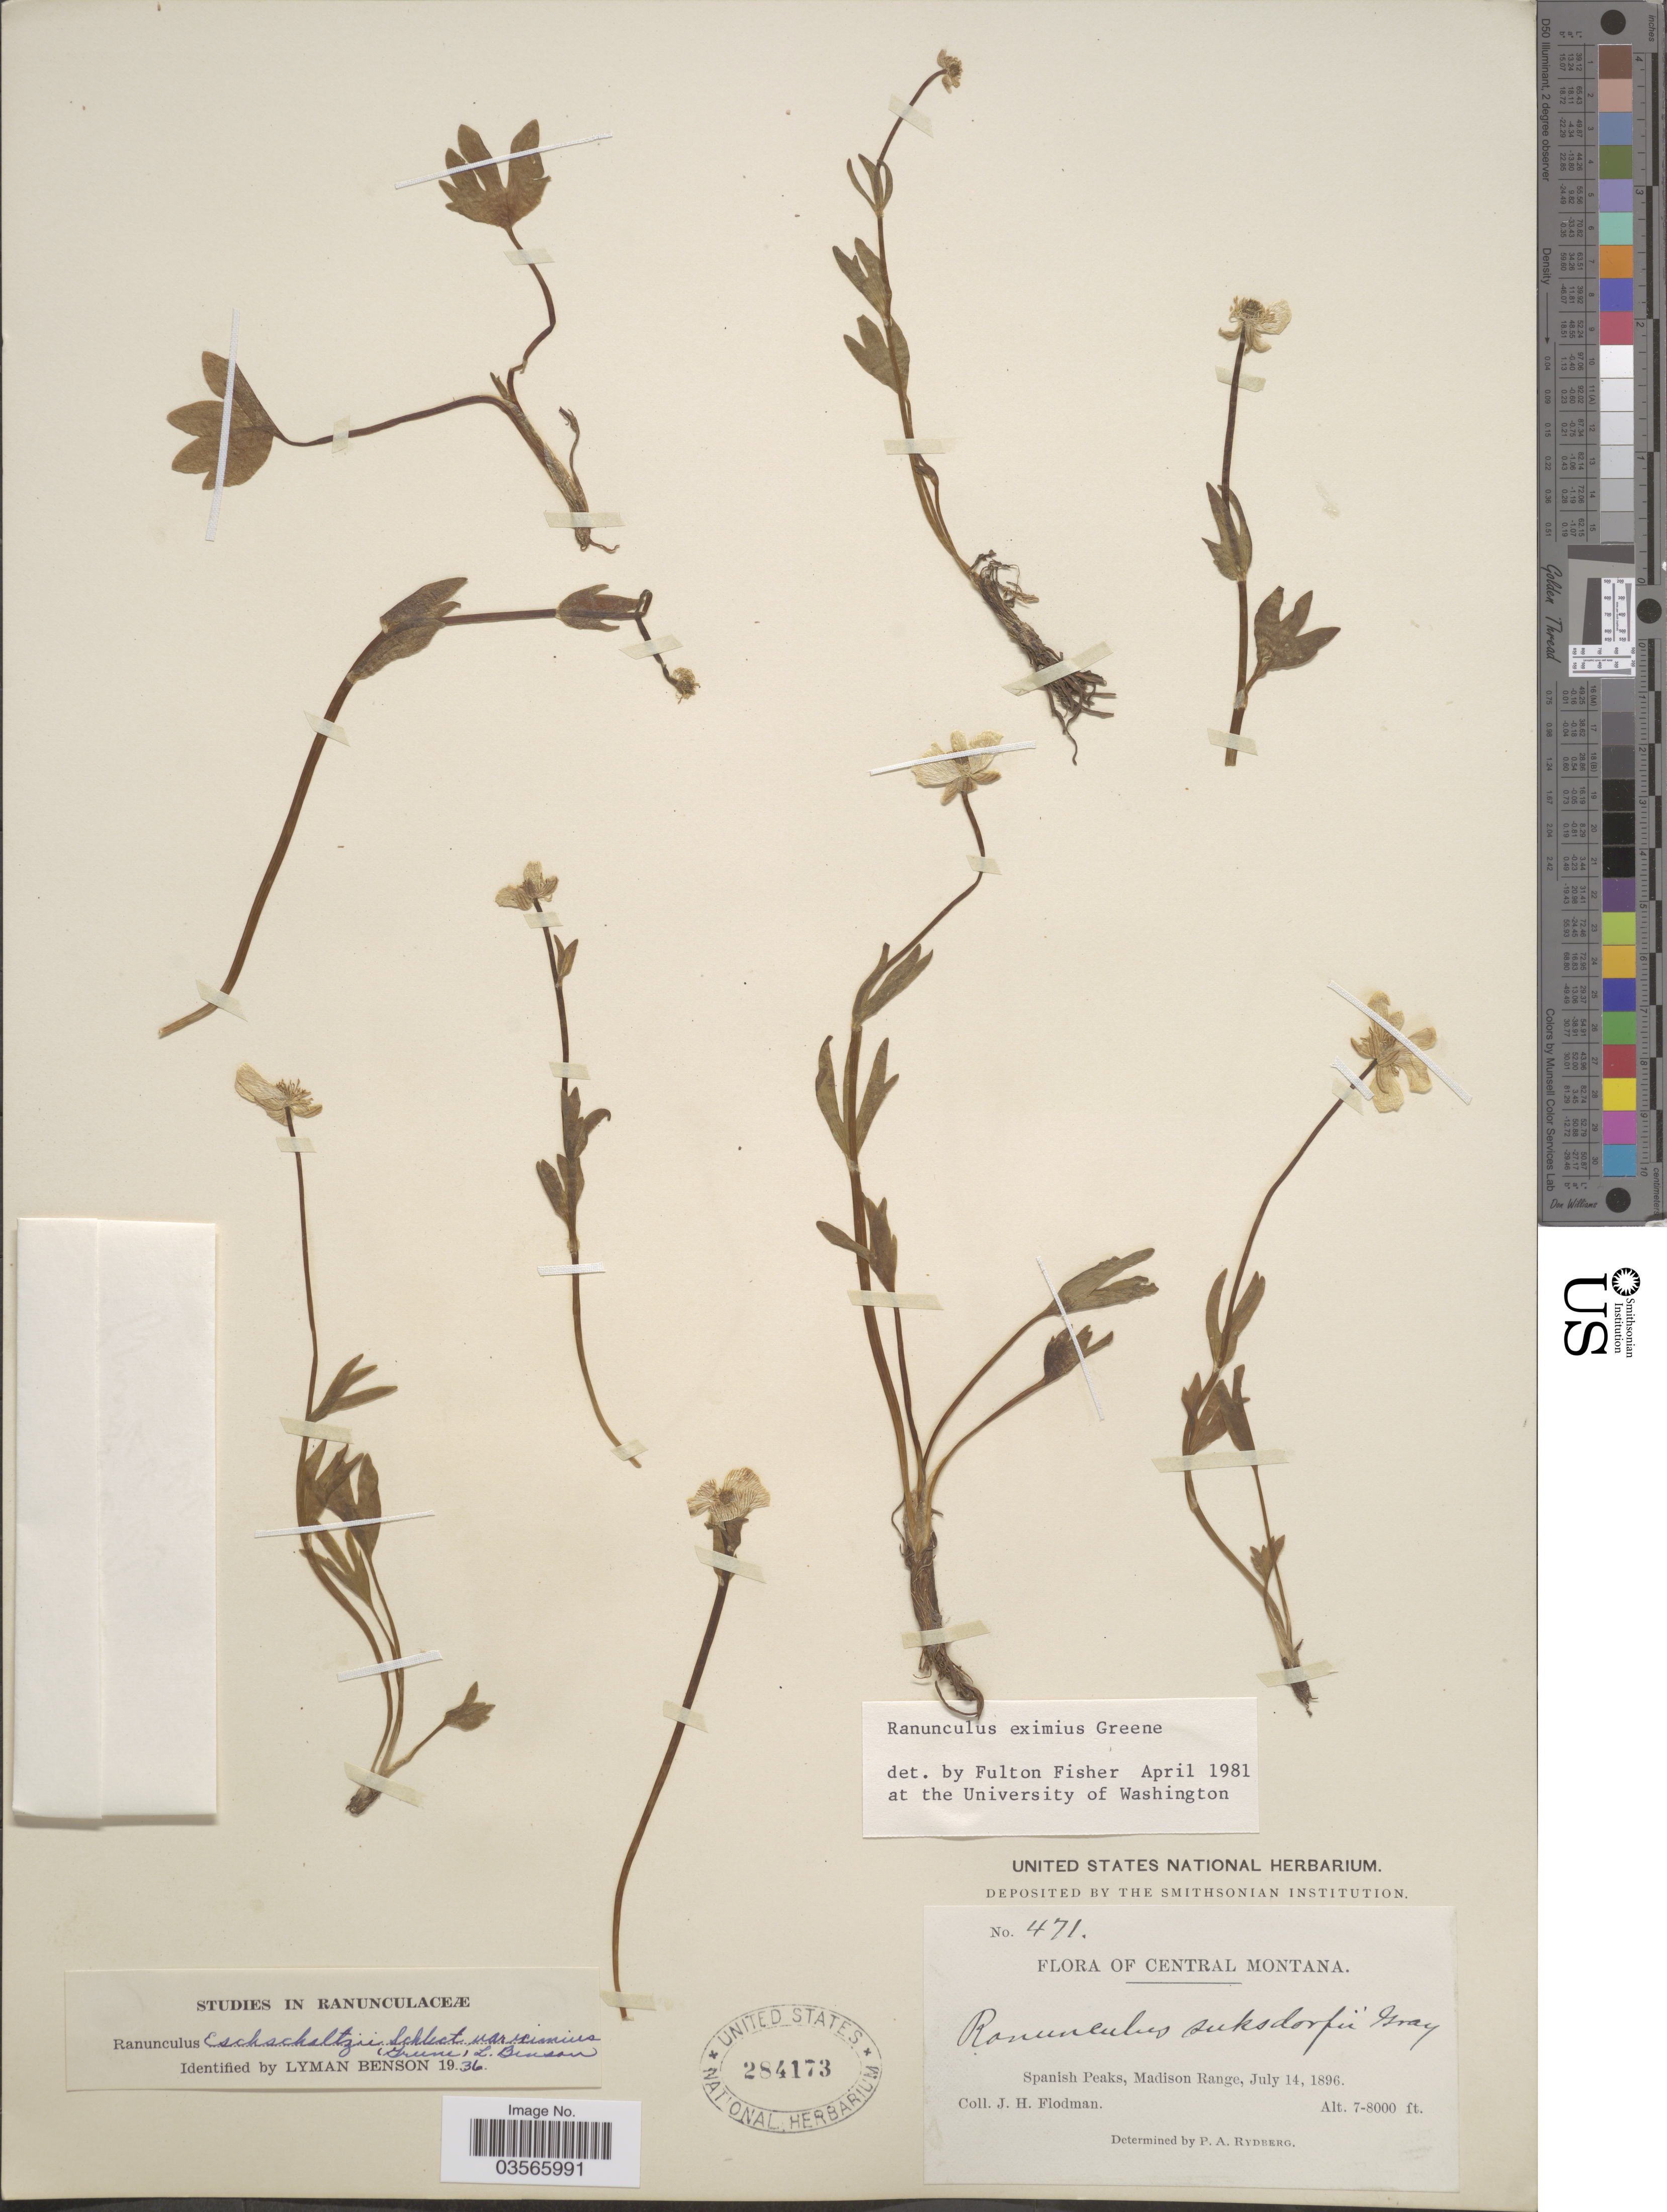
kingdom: Plantae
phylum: Tracheophyta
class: Magnoliopsida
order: Ranunculales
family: Ranunculaceae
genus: Ranunculus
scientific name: Ranunculus eximius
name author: Greene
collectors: J. Flodman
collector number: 471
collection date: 1896-07-14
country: United States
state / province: Montana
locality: Central Montana. Spanish Peaks, Madison Range.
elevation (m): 2134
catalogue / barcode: US 284173